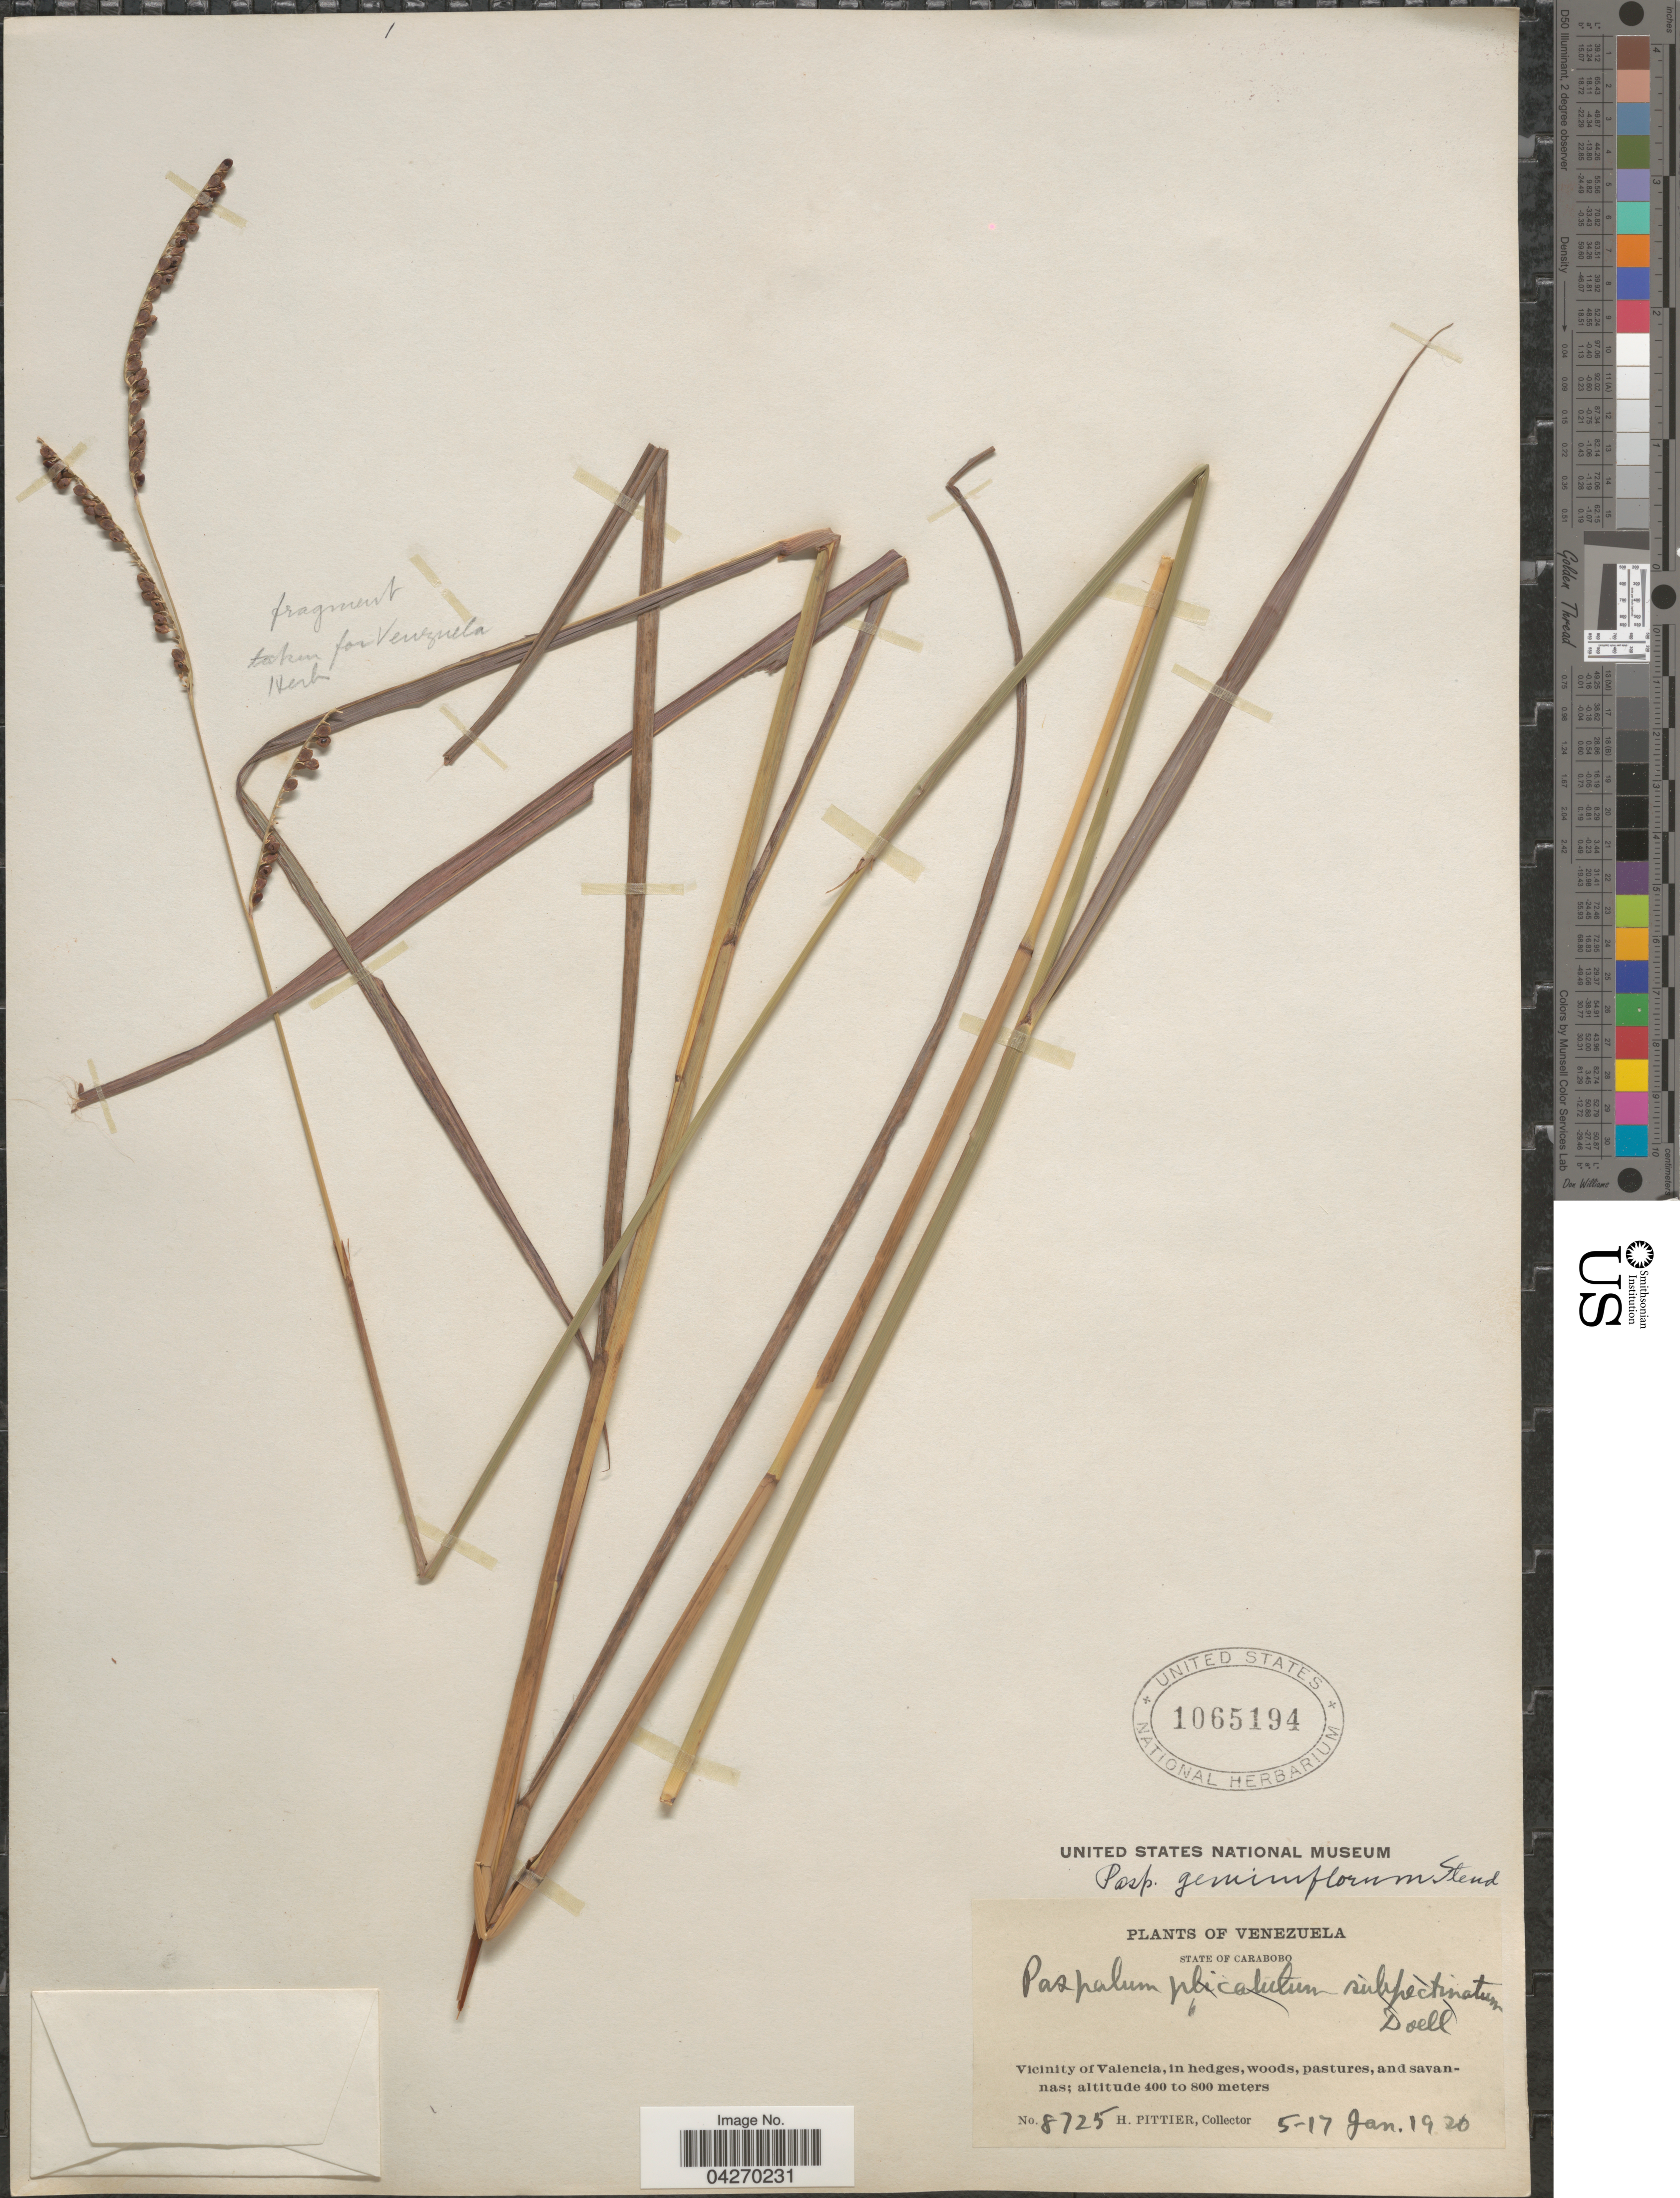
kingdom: Plantae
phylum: Tracheophyta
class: Liliopsida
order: Poales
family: Poaceae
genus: Paspalum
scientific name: Paspalum geminiflorum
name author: Steud.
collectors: H. F. Pittier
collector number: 8725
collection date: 1920-01-05/1920-01-17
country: Venezuela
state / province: Carabobo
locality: Vicinity of Valencia, in hedges, woods, pastures, and savannas.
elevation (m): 400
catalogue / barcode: US 1065194